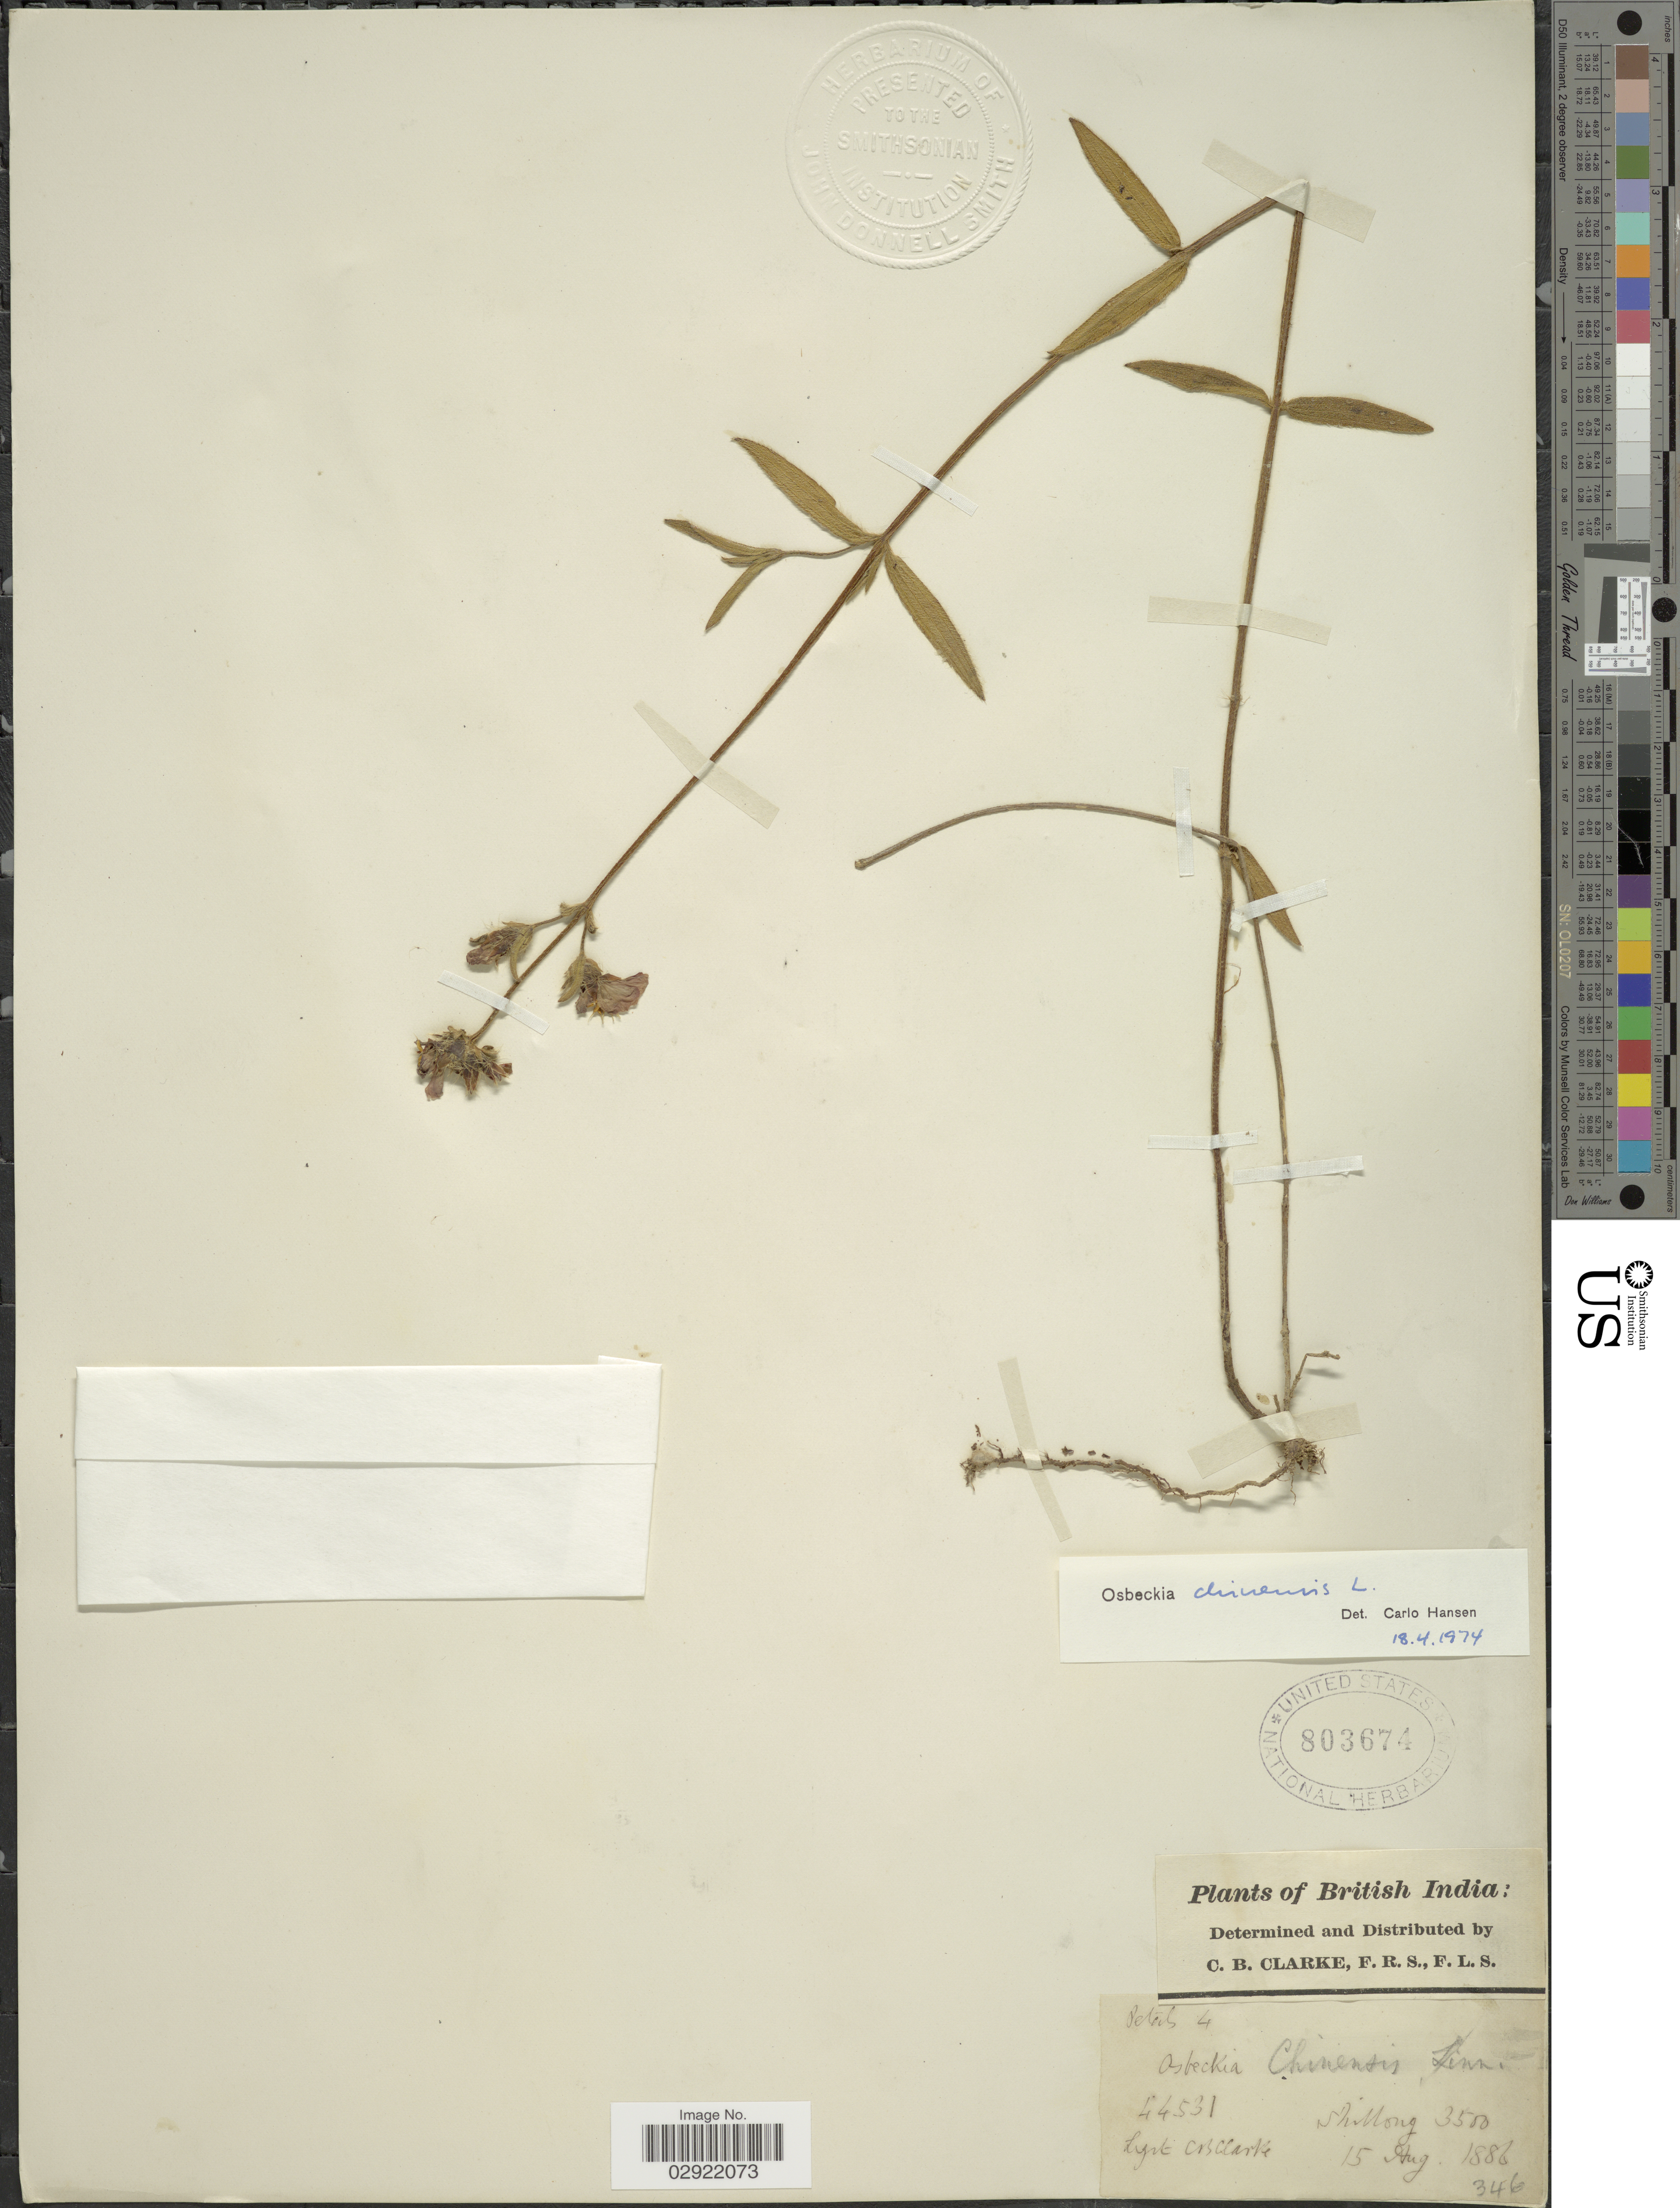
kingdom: Plantae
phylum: Tracheophyta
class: Magnoliopsida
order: Myrtales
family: Melastomataceae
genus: Osbeckia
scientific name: Osbeckia chinensis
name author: L.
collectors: C. B. Clarke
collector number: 44531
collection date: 1886-08-15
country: India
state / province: Meghalaya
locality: British India. Shillong.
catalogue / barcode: US 803674